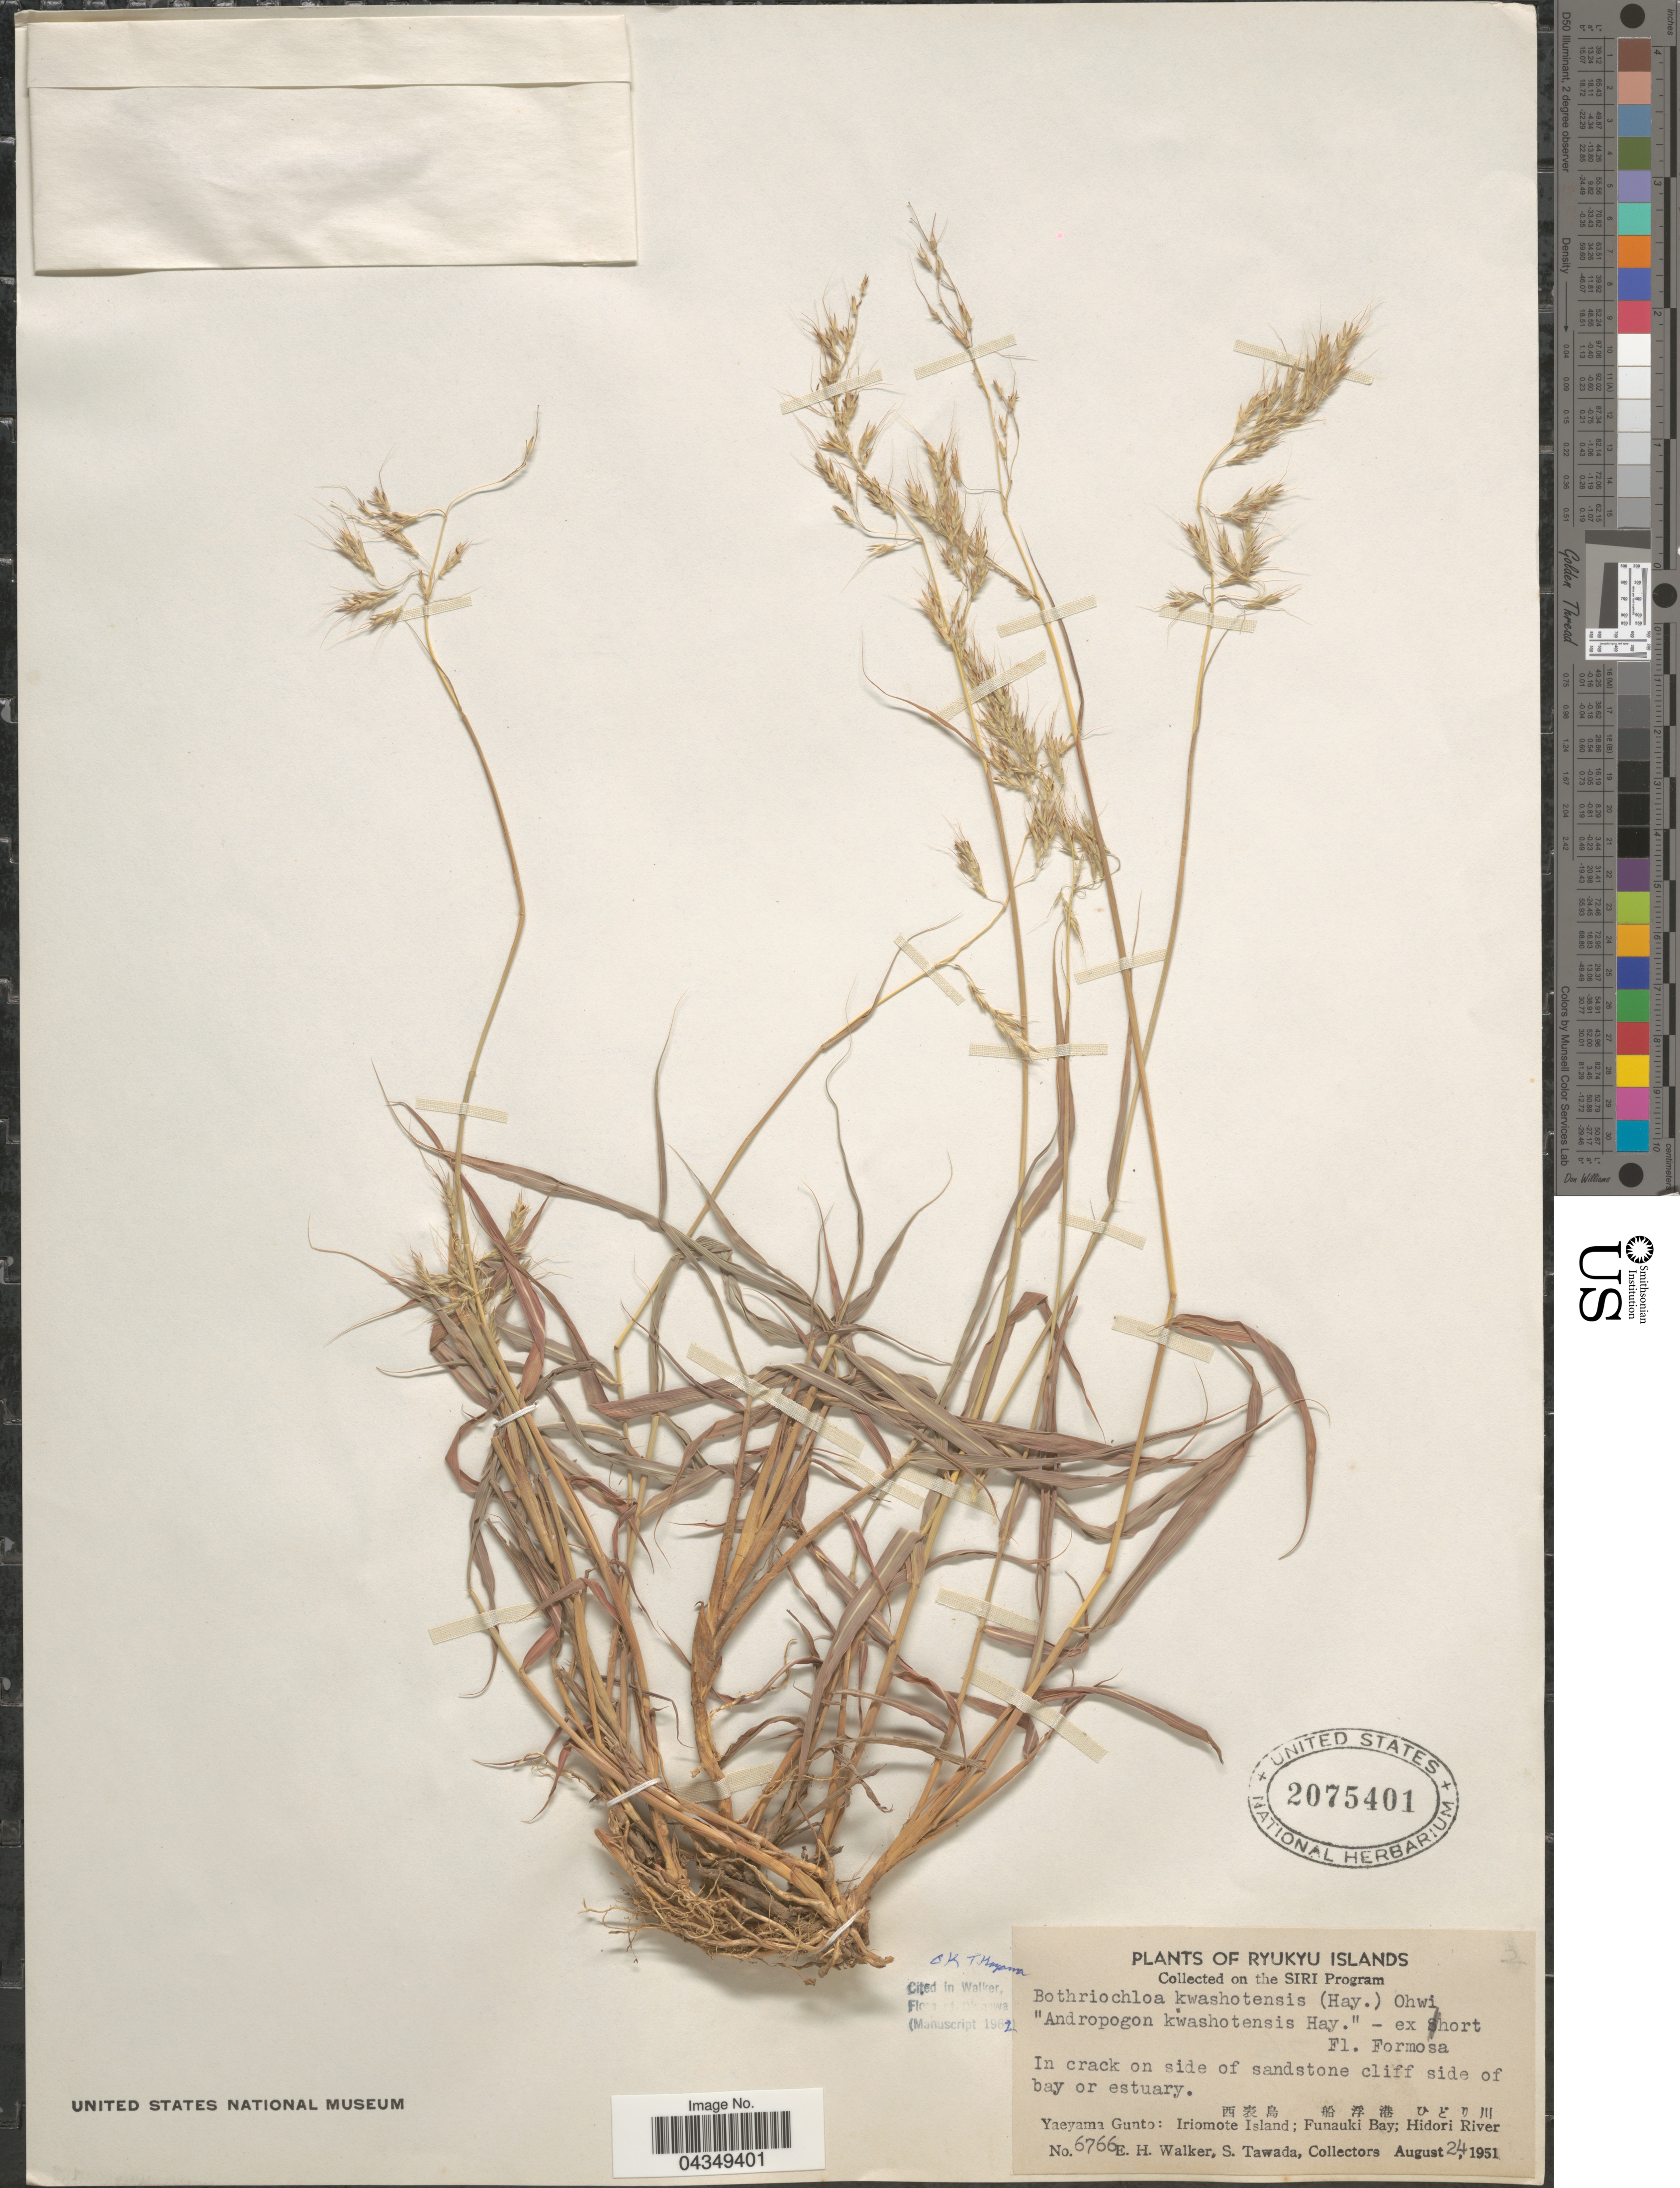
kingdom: Plantae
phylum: Tracheophyta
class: Liliopsida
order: Poales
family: Poaceae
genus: Capillipedium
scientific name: Capillipedium kwashotense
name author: (Hayata) C. C. Hsu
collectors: E. H. Walker & S. Tawada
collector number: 6766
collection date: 1951-08-24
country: Japan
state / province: Okinawa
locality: Ryukyu Islands. In crack on side of sandstone cliff side of bay or estuary. X. Yaeyama Gunto: Iriomote Island; Funauki Bay; Hidori River.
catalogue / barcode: US 2075401